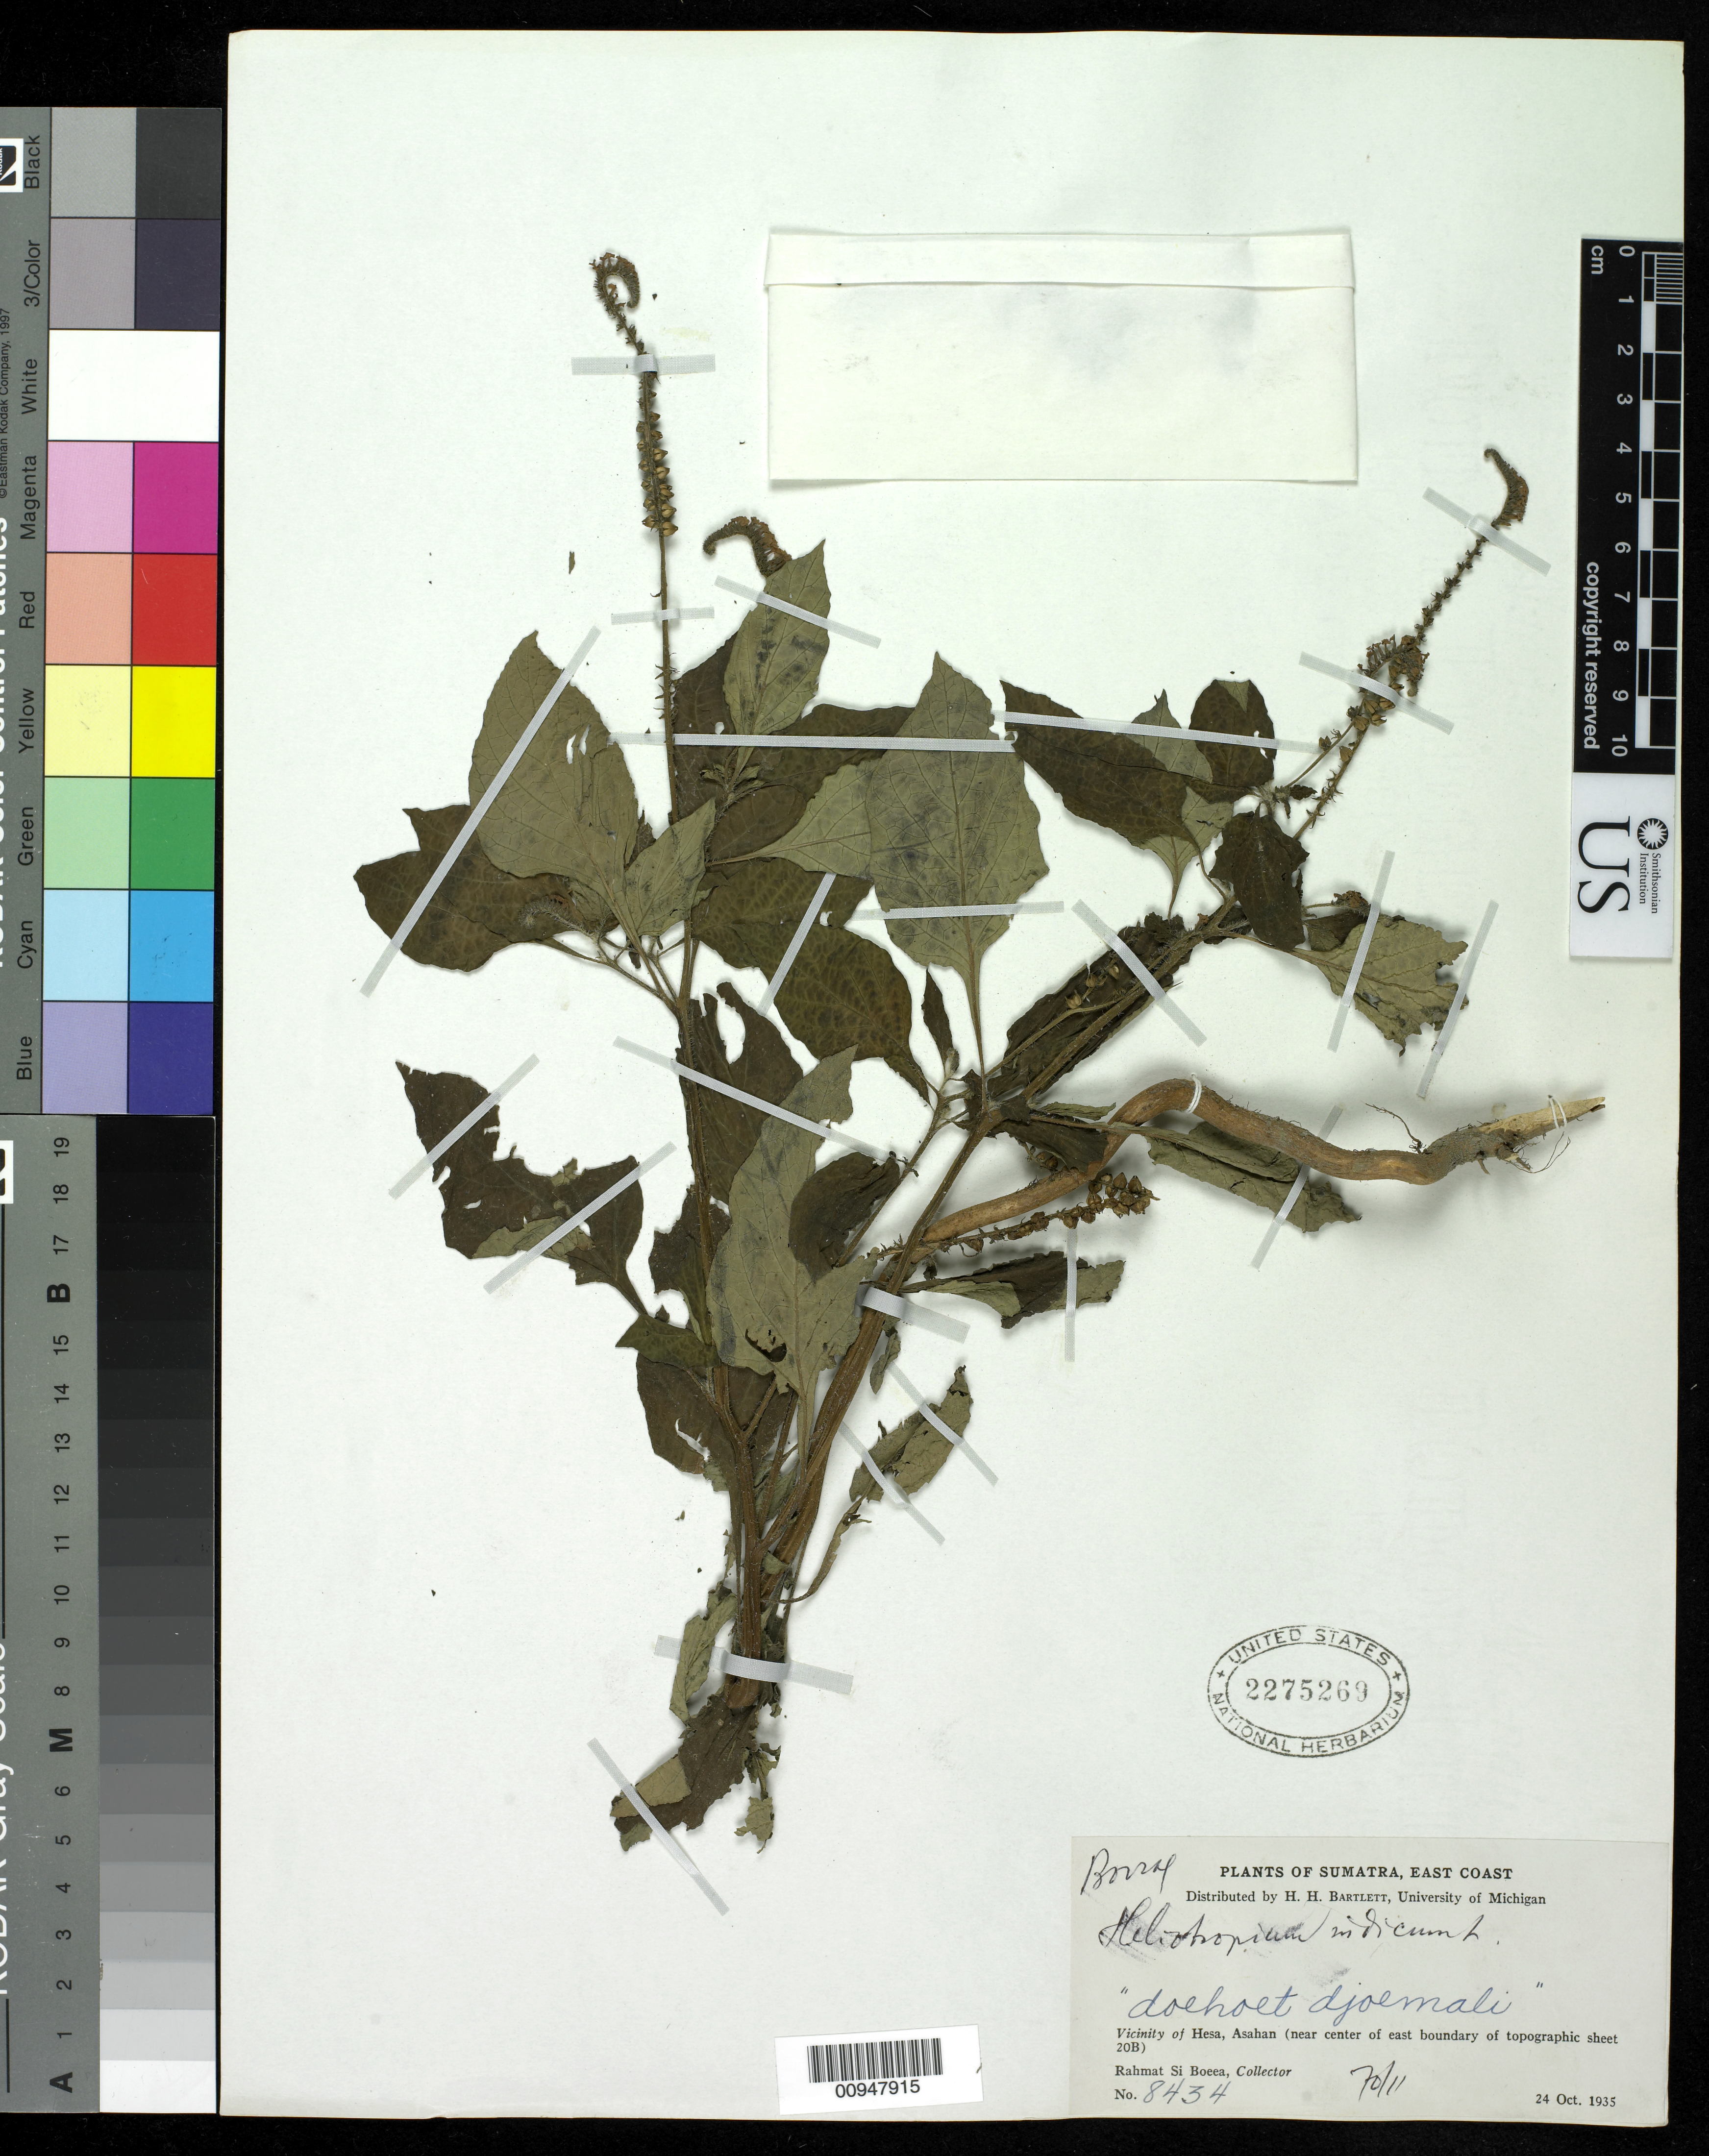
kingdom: Plantae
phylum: Tracheophyta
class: Magnoliopsida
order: Boraginales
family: Heliotropiaceae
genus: Heliotropium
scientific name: Heliotropium indicum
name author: L.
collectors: Rahmat Si Boeea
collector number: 8434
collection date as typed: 24 Oct 1935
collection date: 1935-10-24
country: Indonesia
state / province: Sumatra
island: Sumatra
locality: Vicinity of Hesa, Asahan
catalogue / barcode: US 2275269